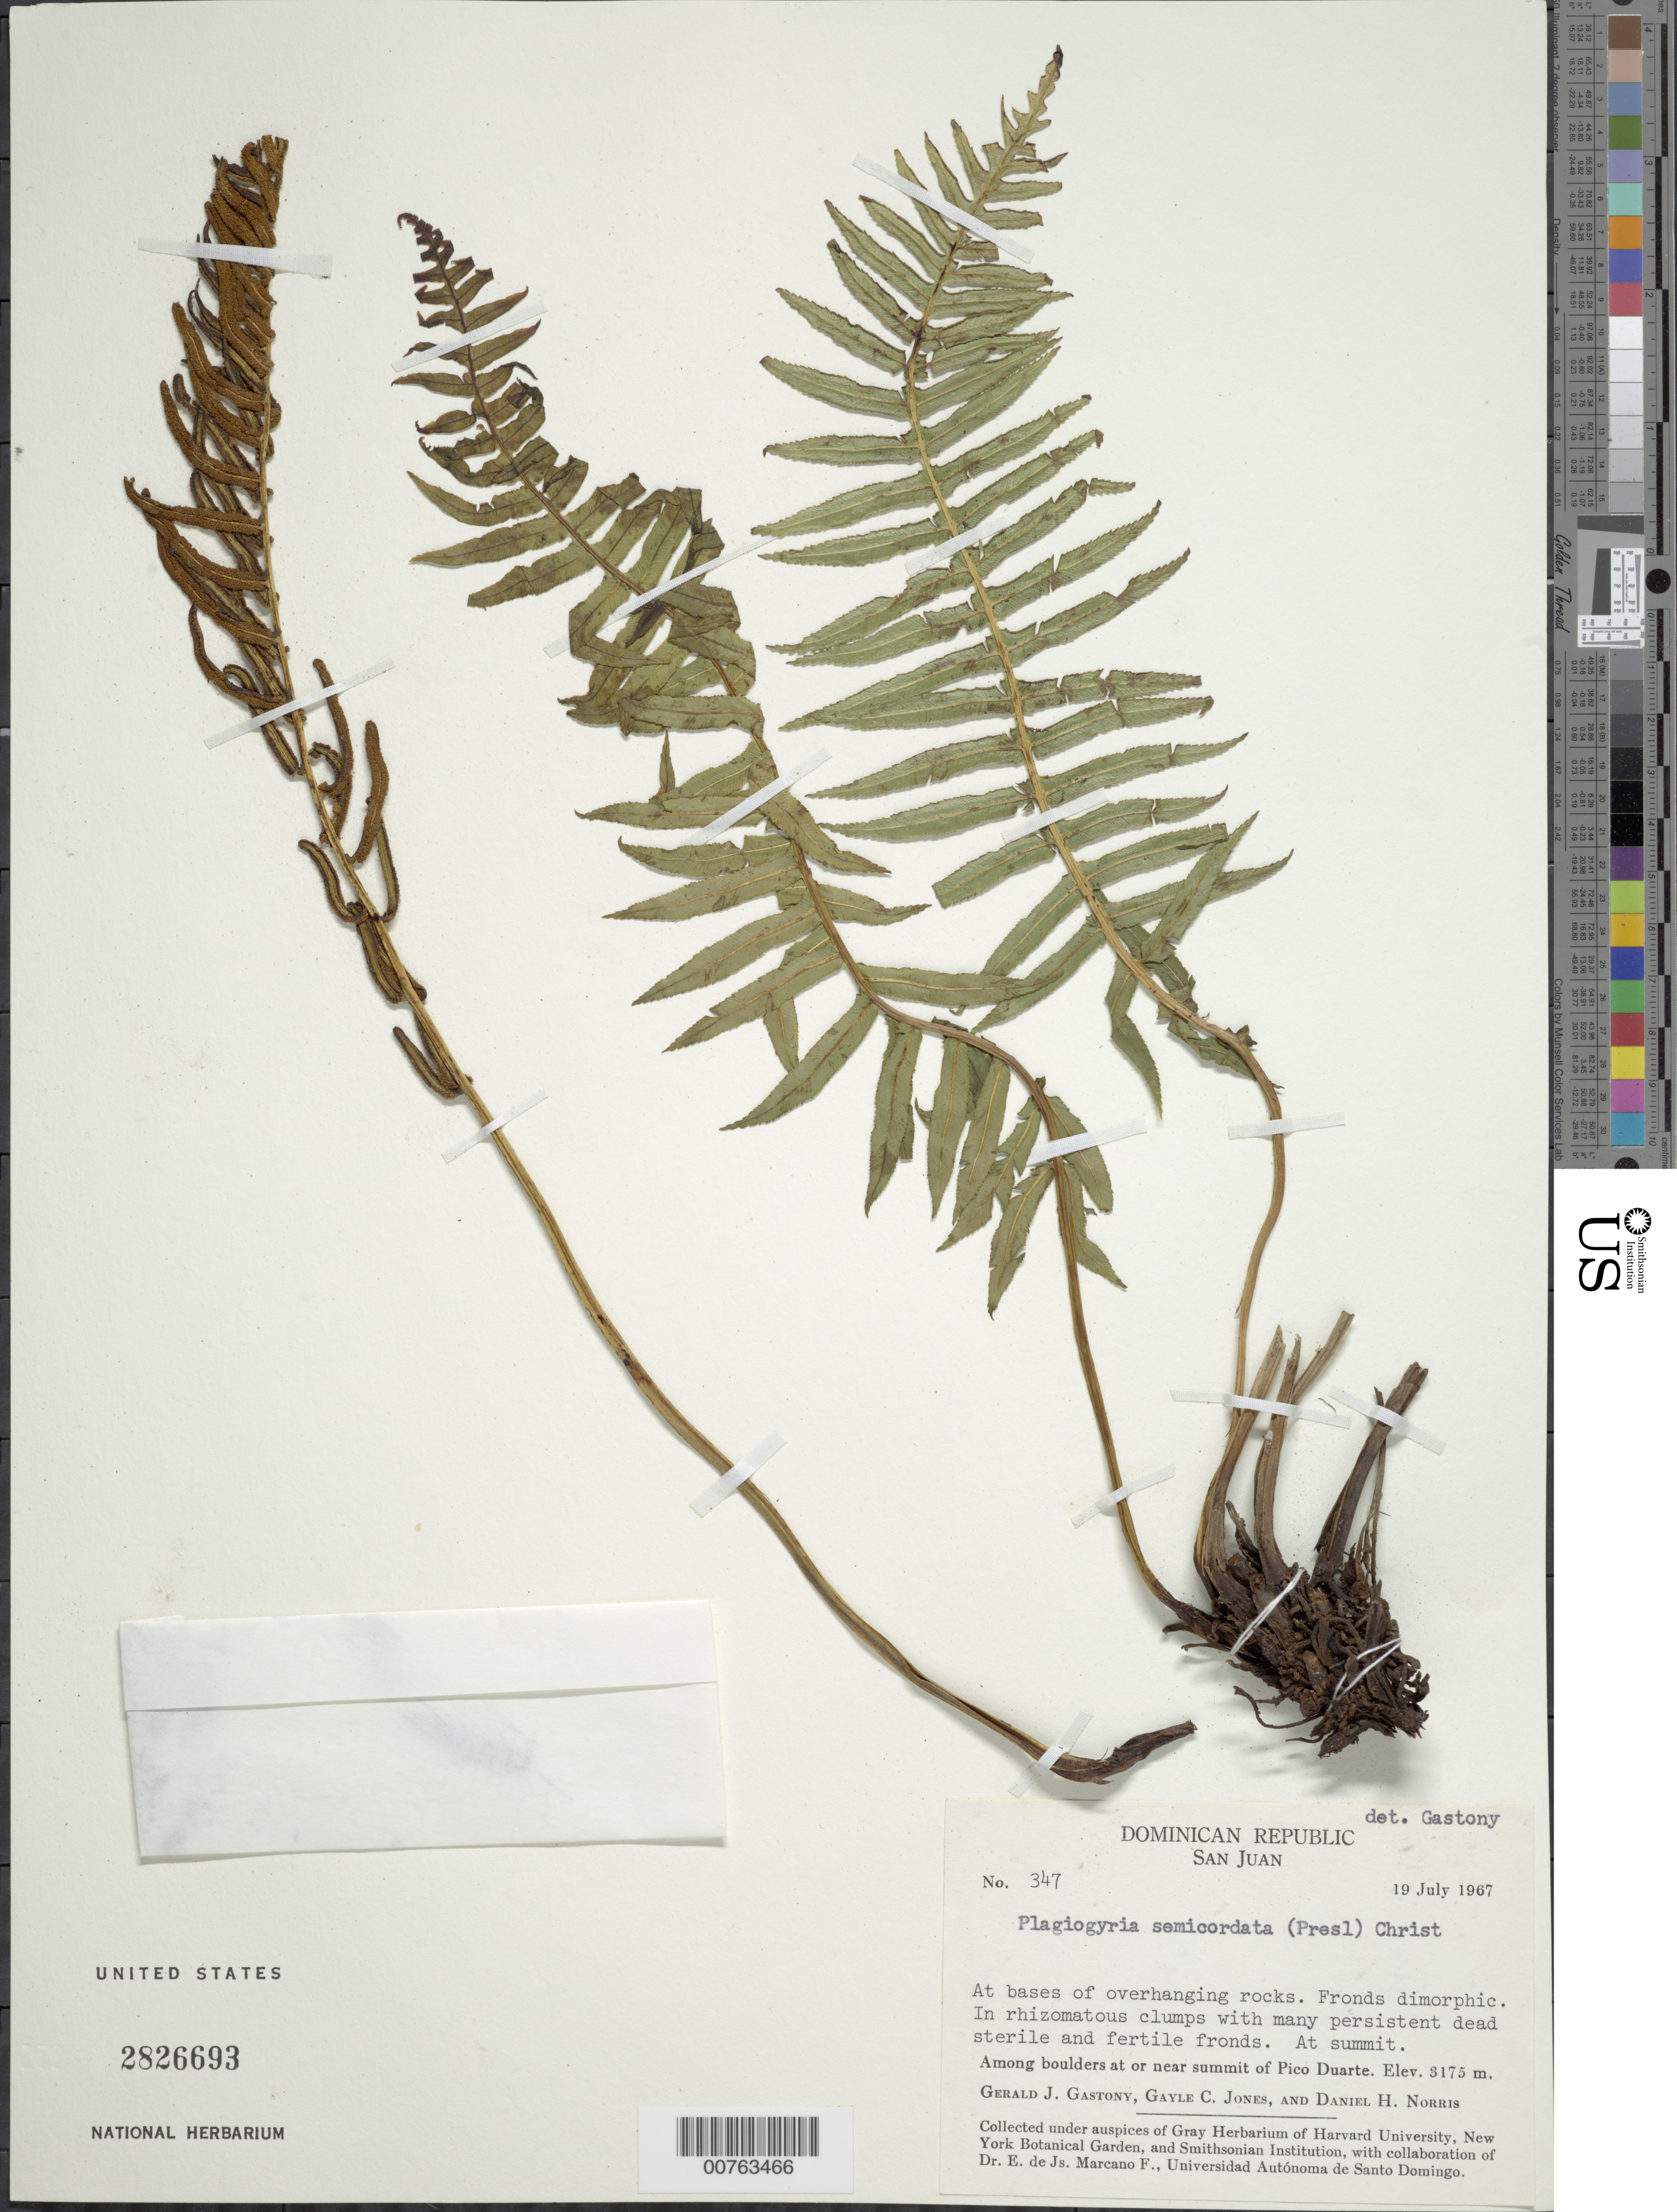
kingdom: Plantae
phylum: Tracheophyta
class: Polypodiopsida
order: Cyatheales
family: Plagiogyriaceae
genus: Plagiogyria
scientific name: Plagiogyria serrulata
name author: (Sw.) Lellinger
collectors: G. Gastony, G. C. Jones & D. H. Norris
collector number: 347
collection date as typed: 19 Jul 1967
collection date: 1967-07-19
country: Dominican Republic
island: Hispaniola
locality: Provincia San Juan, among boulders at summit of Pico Duarte.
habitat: At bases of overhanging rocks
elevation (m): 3175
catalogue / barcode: US 2826693